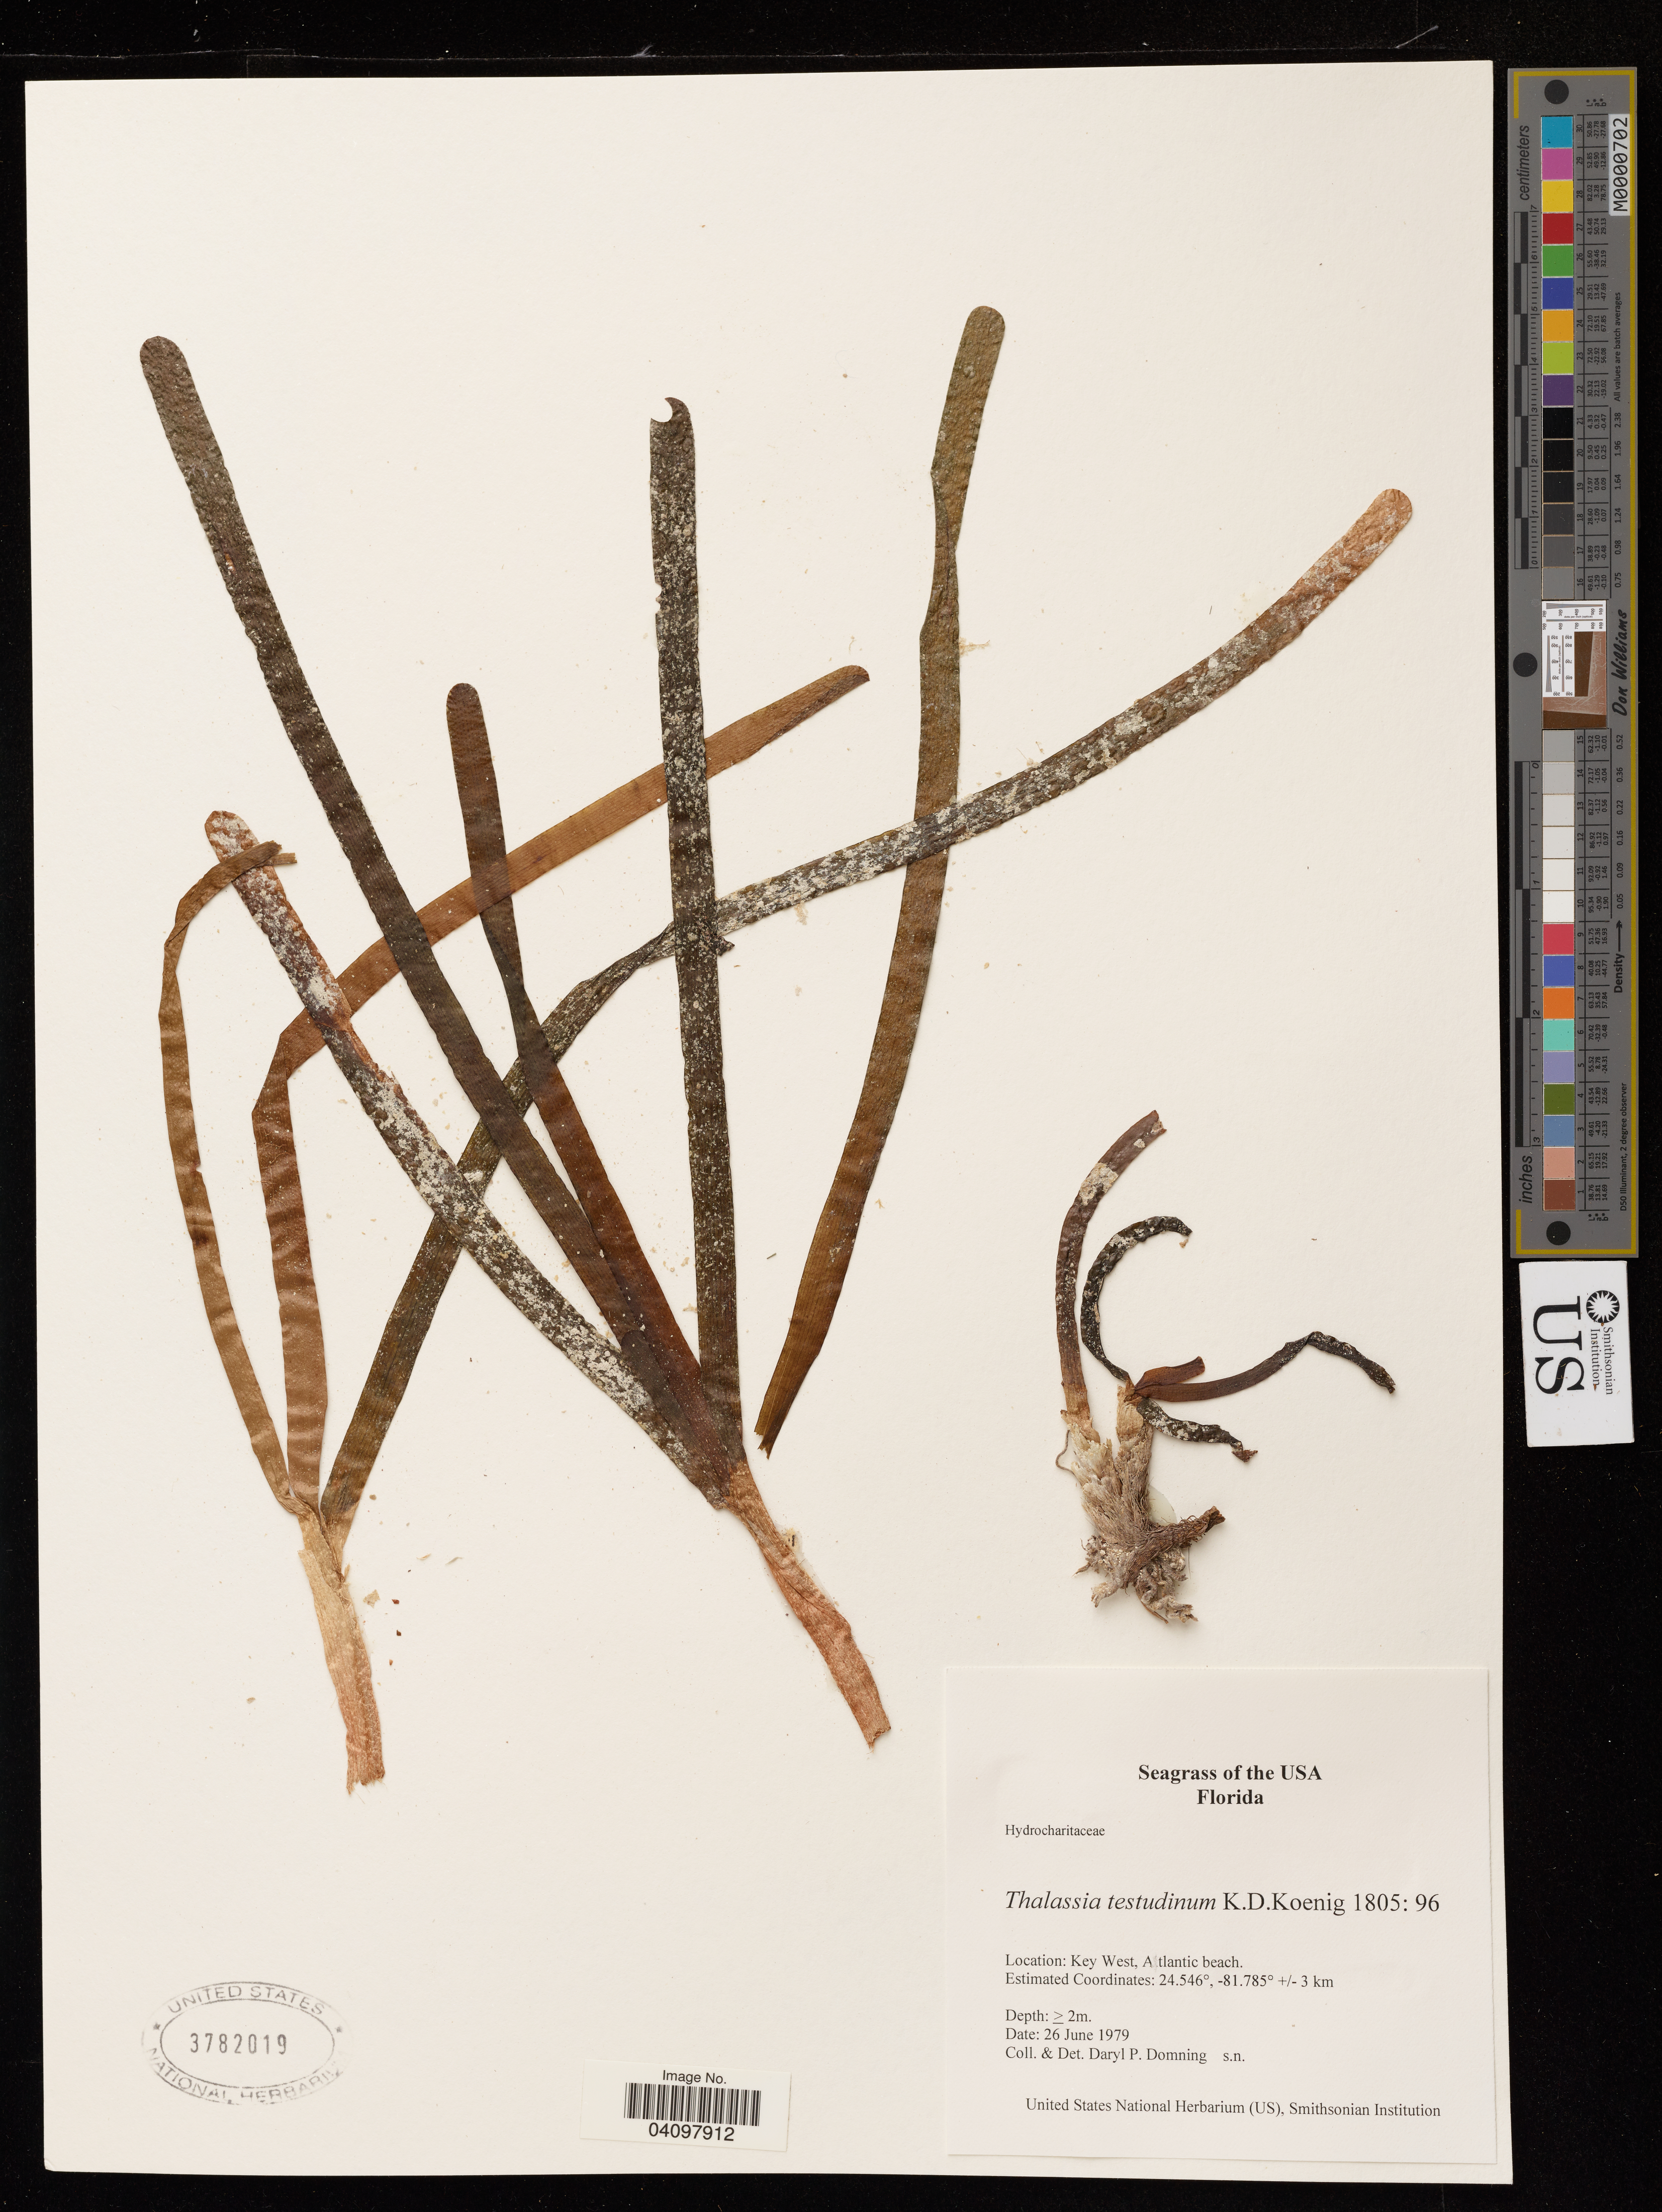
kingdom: Plantae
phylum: Tracheophyta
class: Liliopsida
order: Alismatales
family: Hydrocharitaceae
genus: Thalassia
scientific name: Thalassia testudinum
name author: Banks & Sol. ex K.D. Koenig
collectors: D. Domning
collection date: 1979-06-26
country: United States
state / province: Florida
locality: Key West, Atlantic beach.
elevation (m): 2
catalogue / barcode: US 3782019